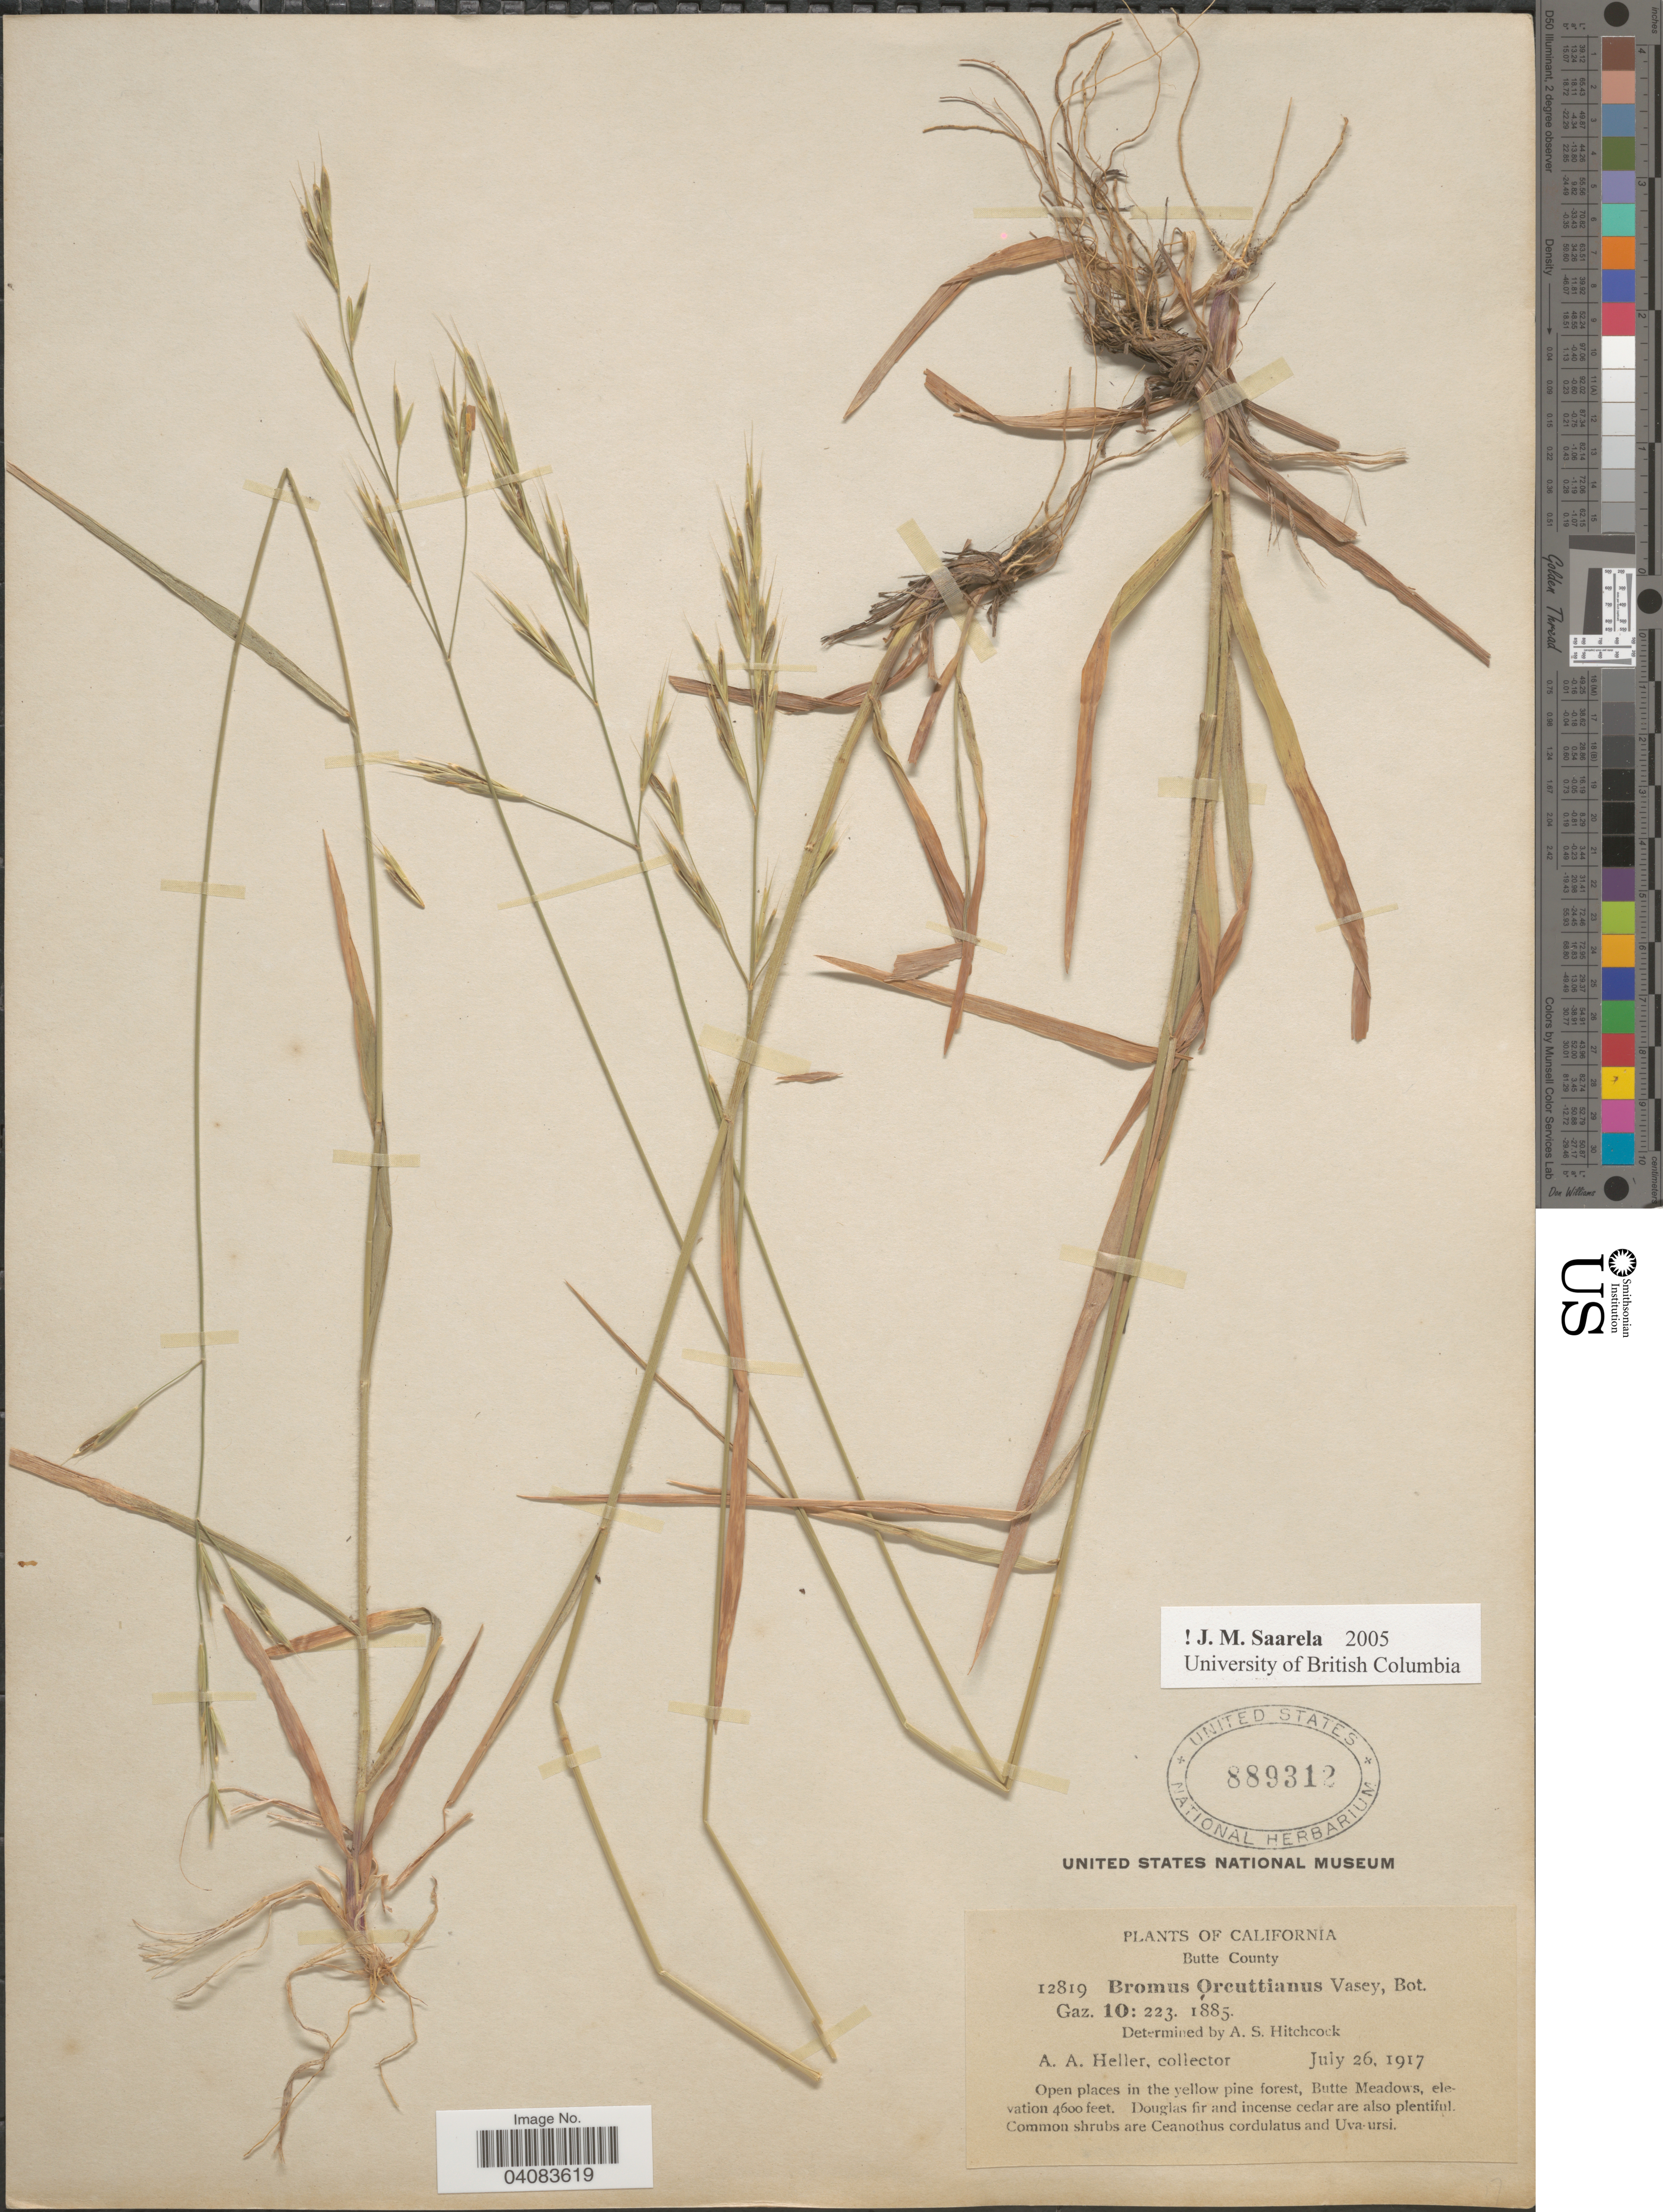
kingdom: Plantae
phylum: Tracheophyta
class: Liliopsida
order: Poales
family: Poaceae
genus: Bromus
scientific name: Bromus orcuttianus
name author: Vasey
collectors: A. A. Heller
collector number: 12819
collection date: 1917-07-26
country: United States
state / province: California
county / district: Butte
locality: Butte County. Butte Meadows.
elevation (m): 1402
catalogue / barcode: US 889312